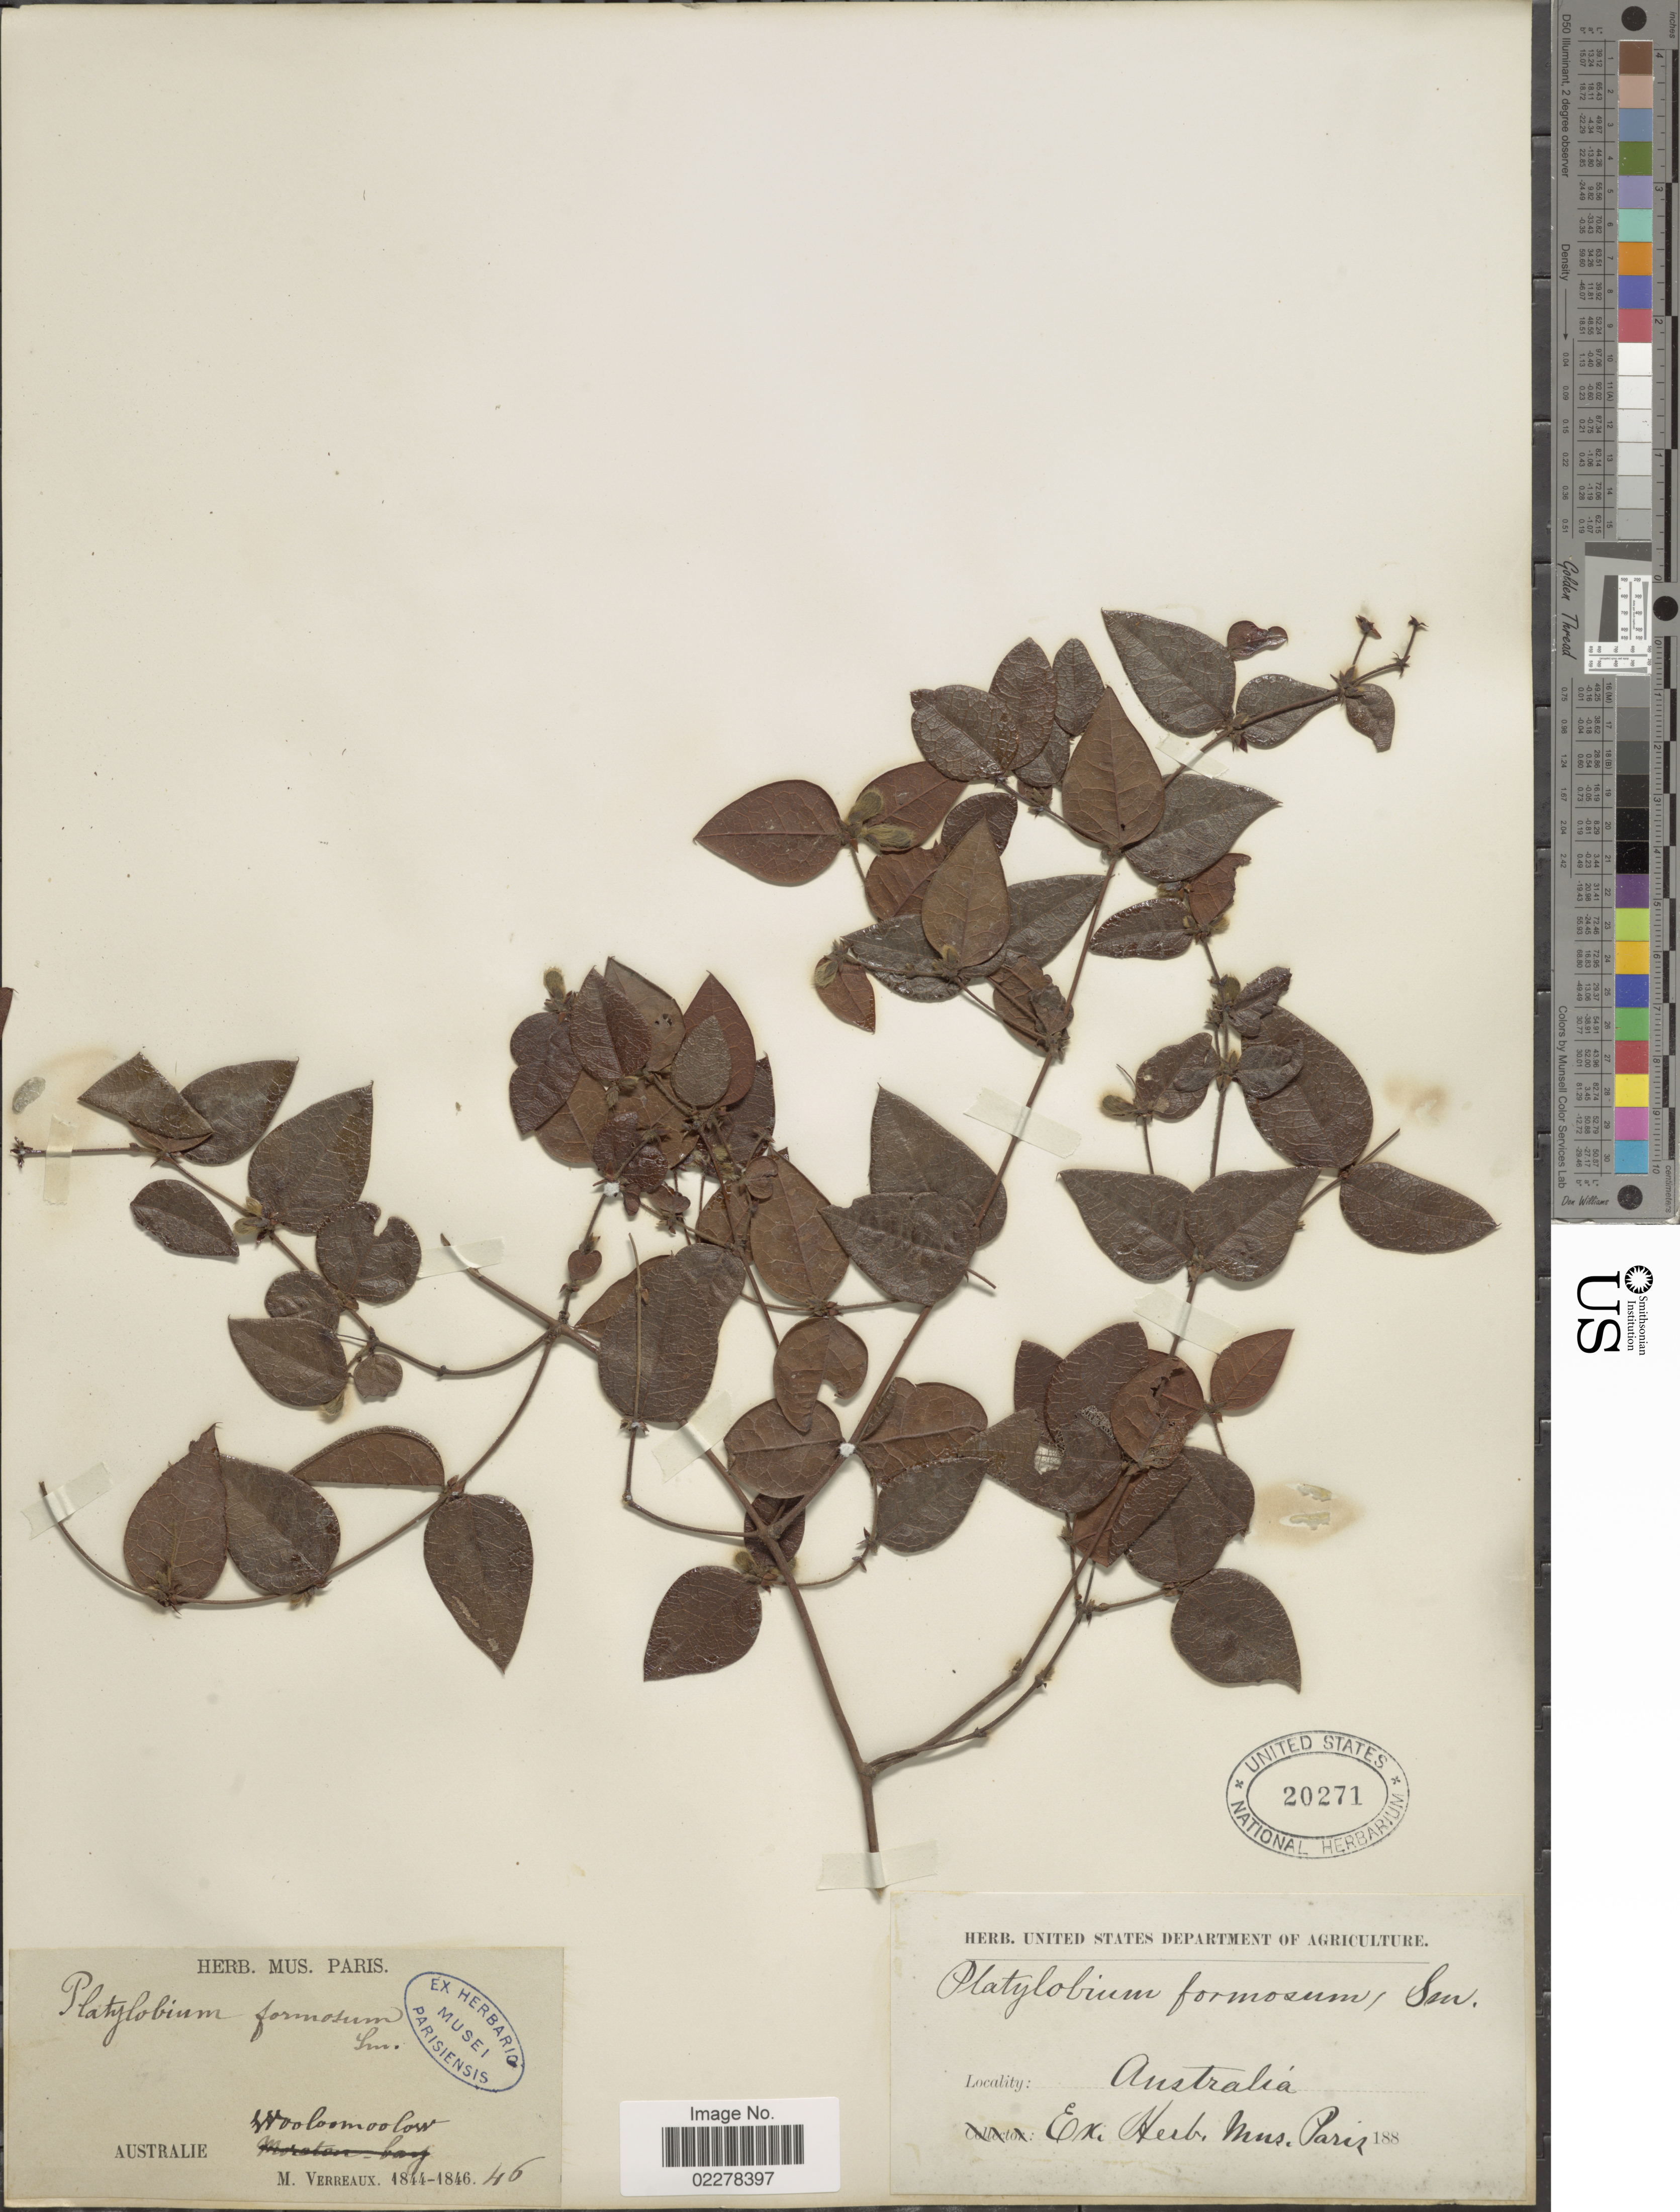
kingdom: Plantae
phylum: Tracheophyta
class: Magnoliopsida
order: Fabales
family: Fabaceae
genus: Platylobium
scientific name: Platylobium formosum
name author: Sm.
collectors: M. Verreaux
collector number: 46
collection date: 1844/1846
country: Australia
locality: Wooloomoolow. Australie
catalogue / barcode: US 20271